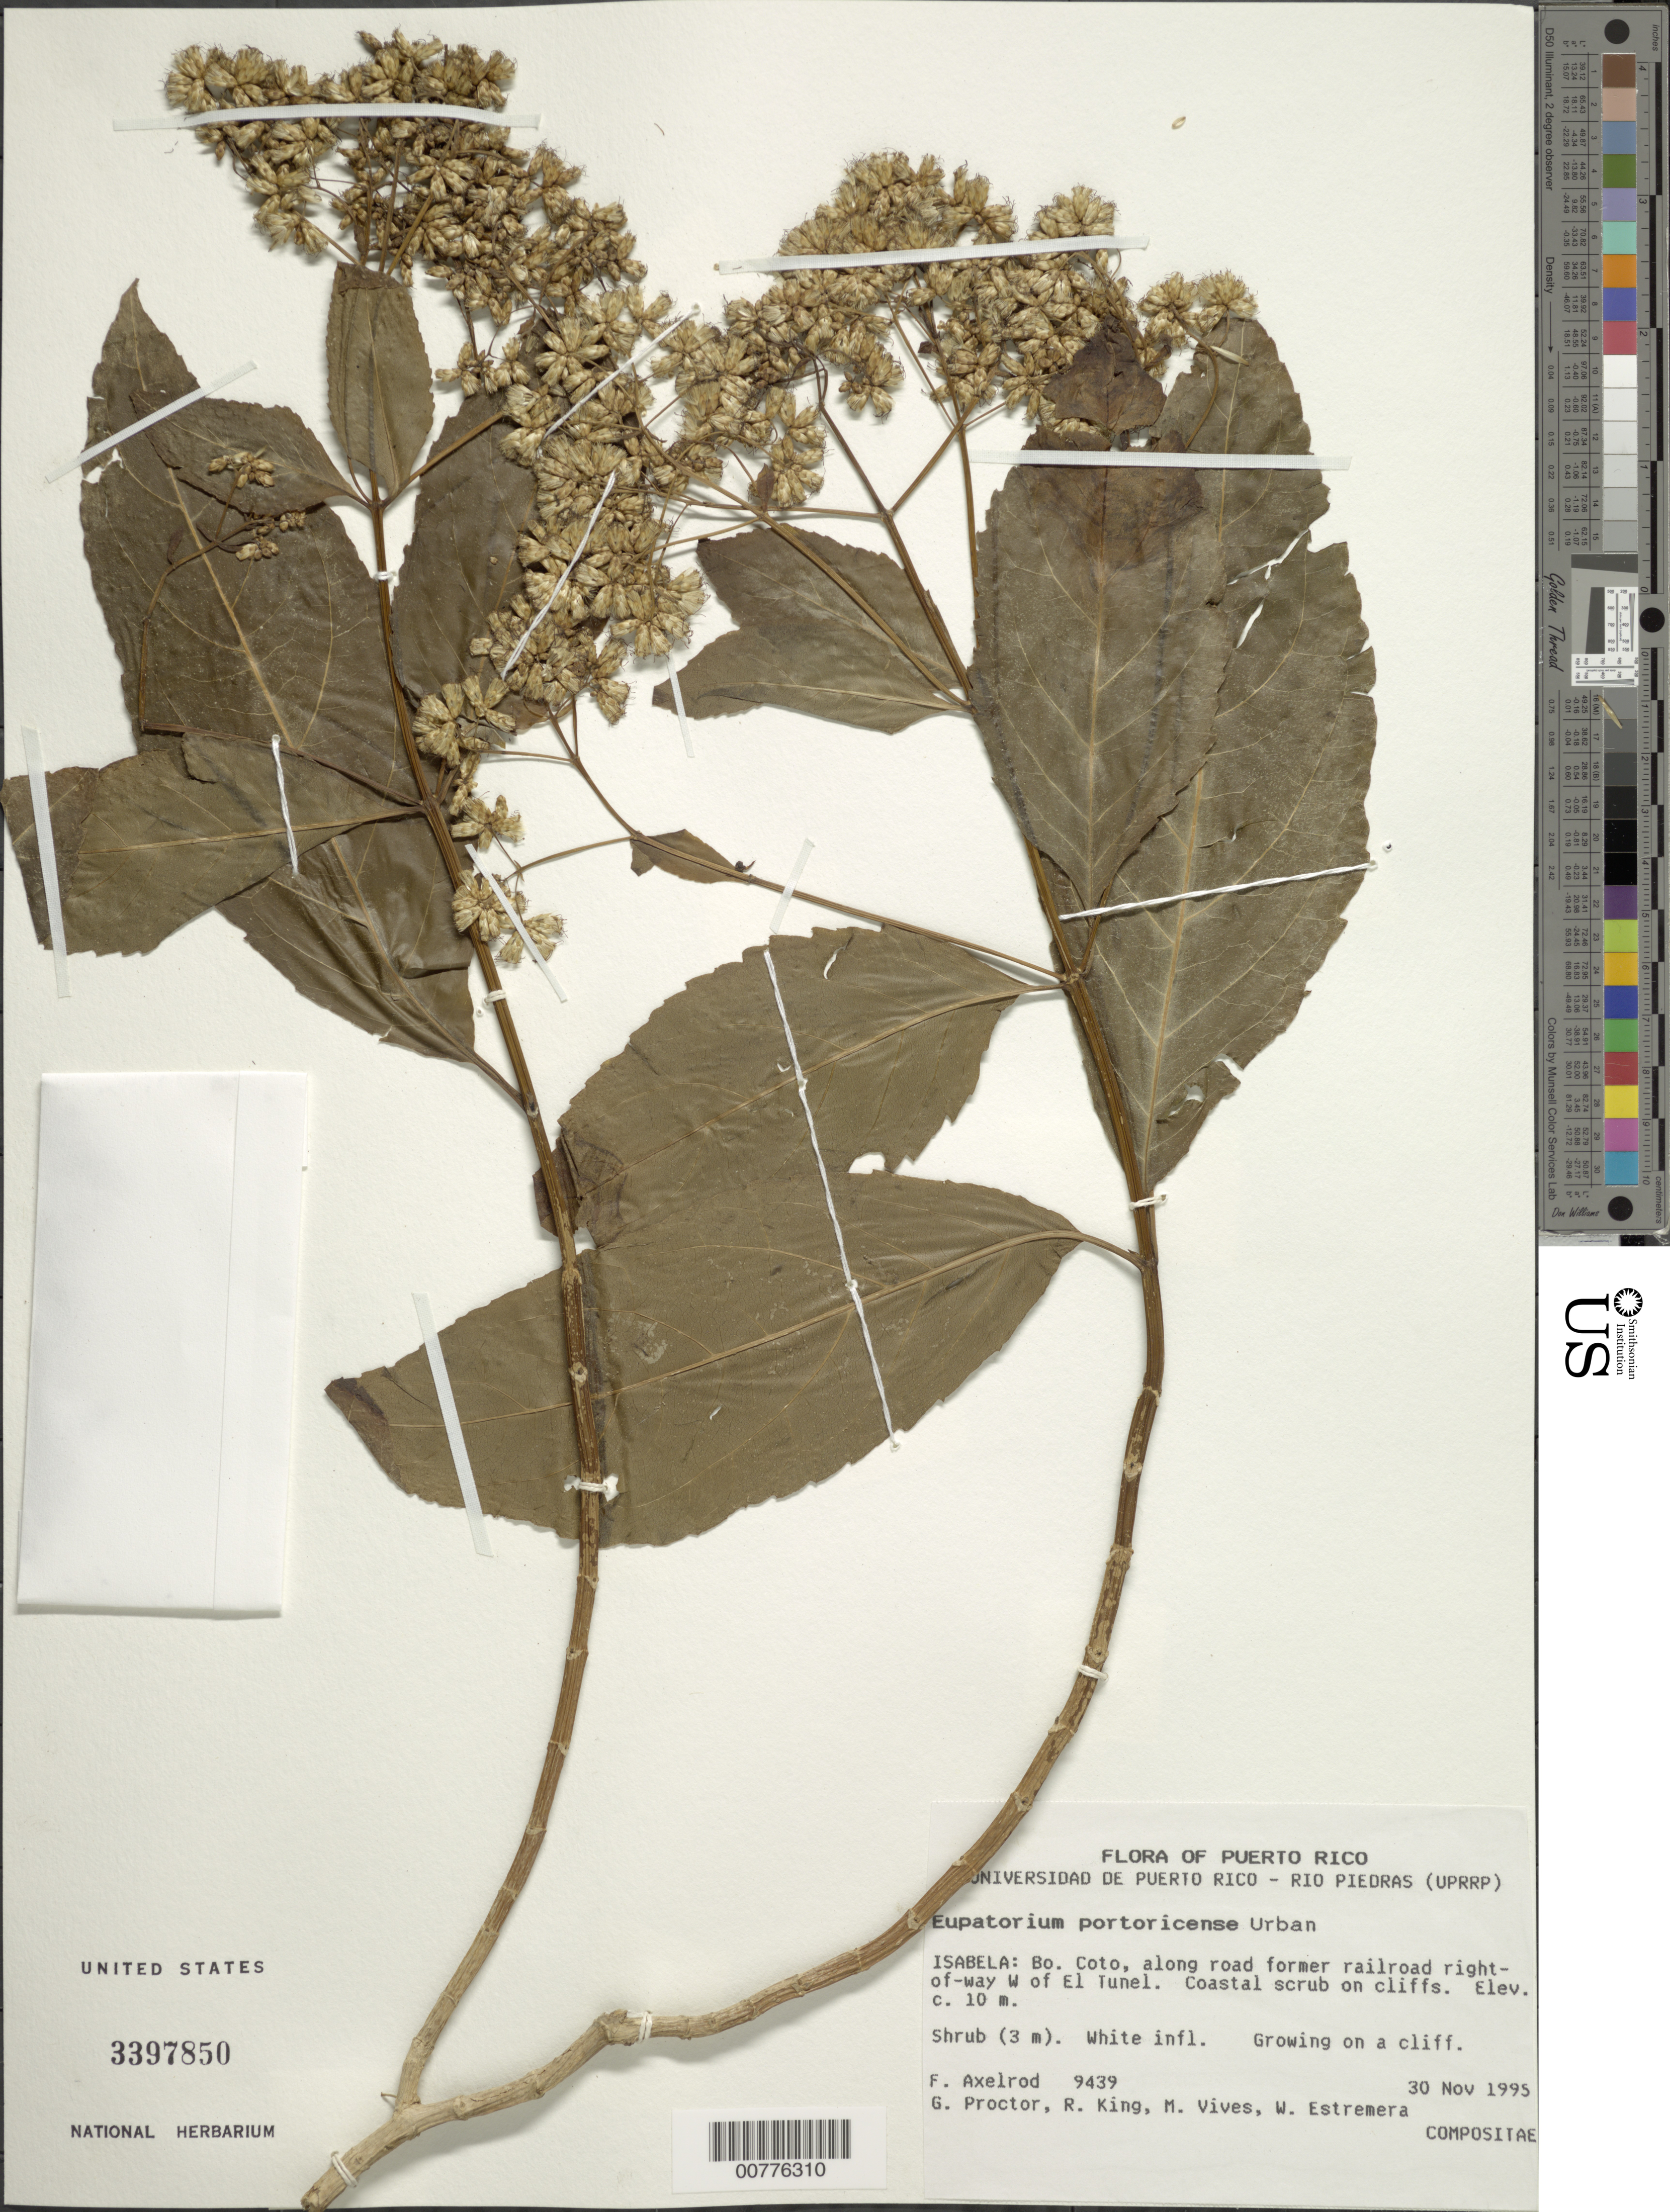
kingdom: Plantae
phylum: Tracheophyta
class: Magnoliopsida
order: Asterales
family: Asteraceae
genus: Critonia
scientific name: Critonia portoricensis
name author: (Urb.) Britton & P. Wilson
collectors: F. S. Axelrod, G. Proctor, R. M. King, M. Vives & W. Estremera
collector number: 9439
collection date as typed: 30 Nov 1995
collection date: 1995-11-30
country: Puerto Rico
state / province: Isabela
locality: Isabela. Bo. Coto, along road former railroad right-of-way W of El Tunel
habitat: Coastal scrub on cliffs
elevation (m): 10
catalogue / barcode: US 3397850